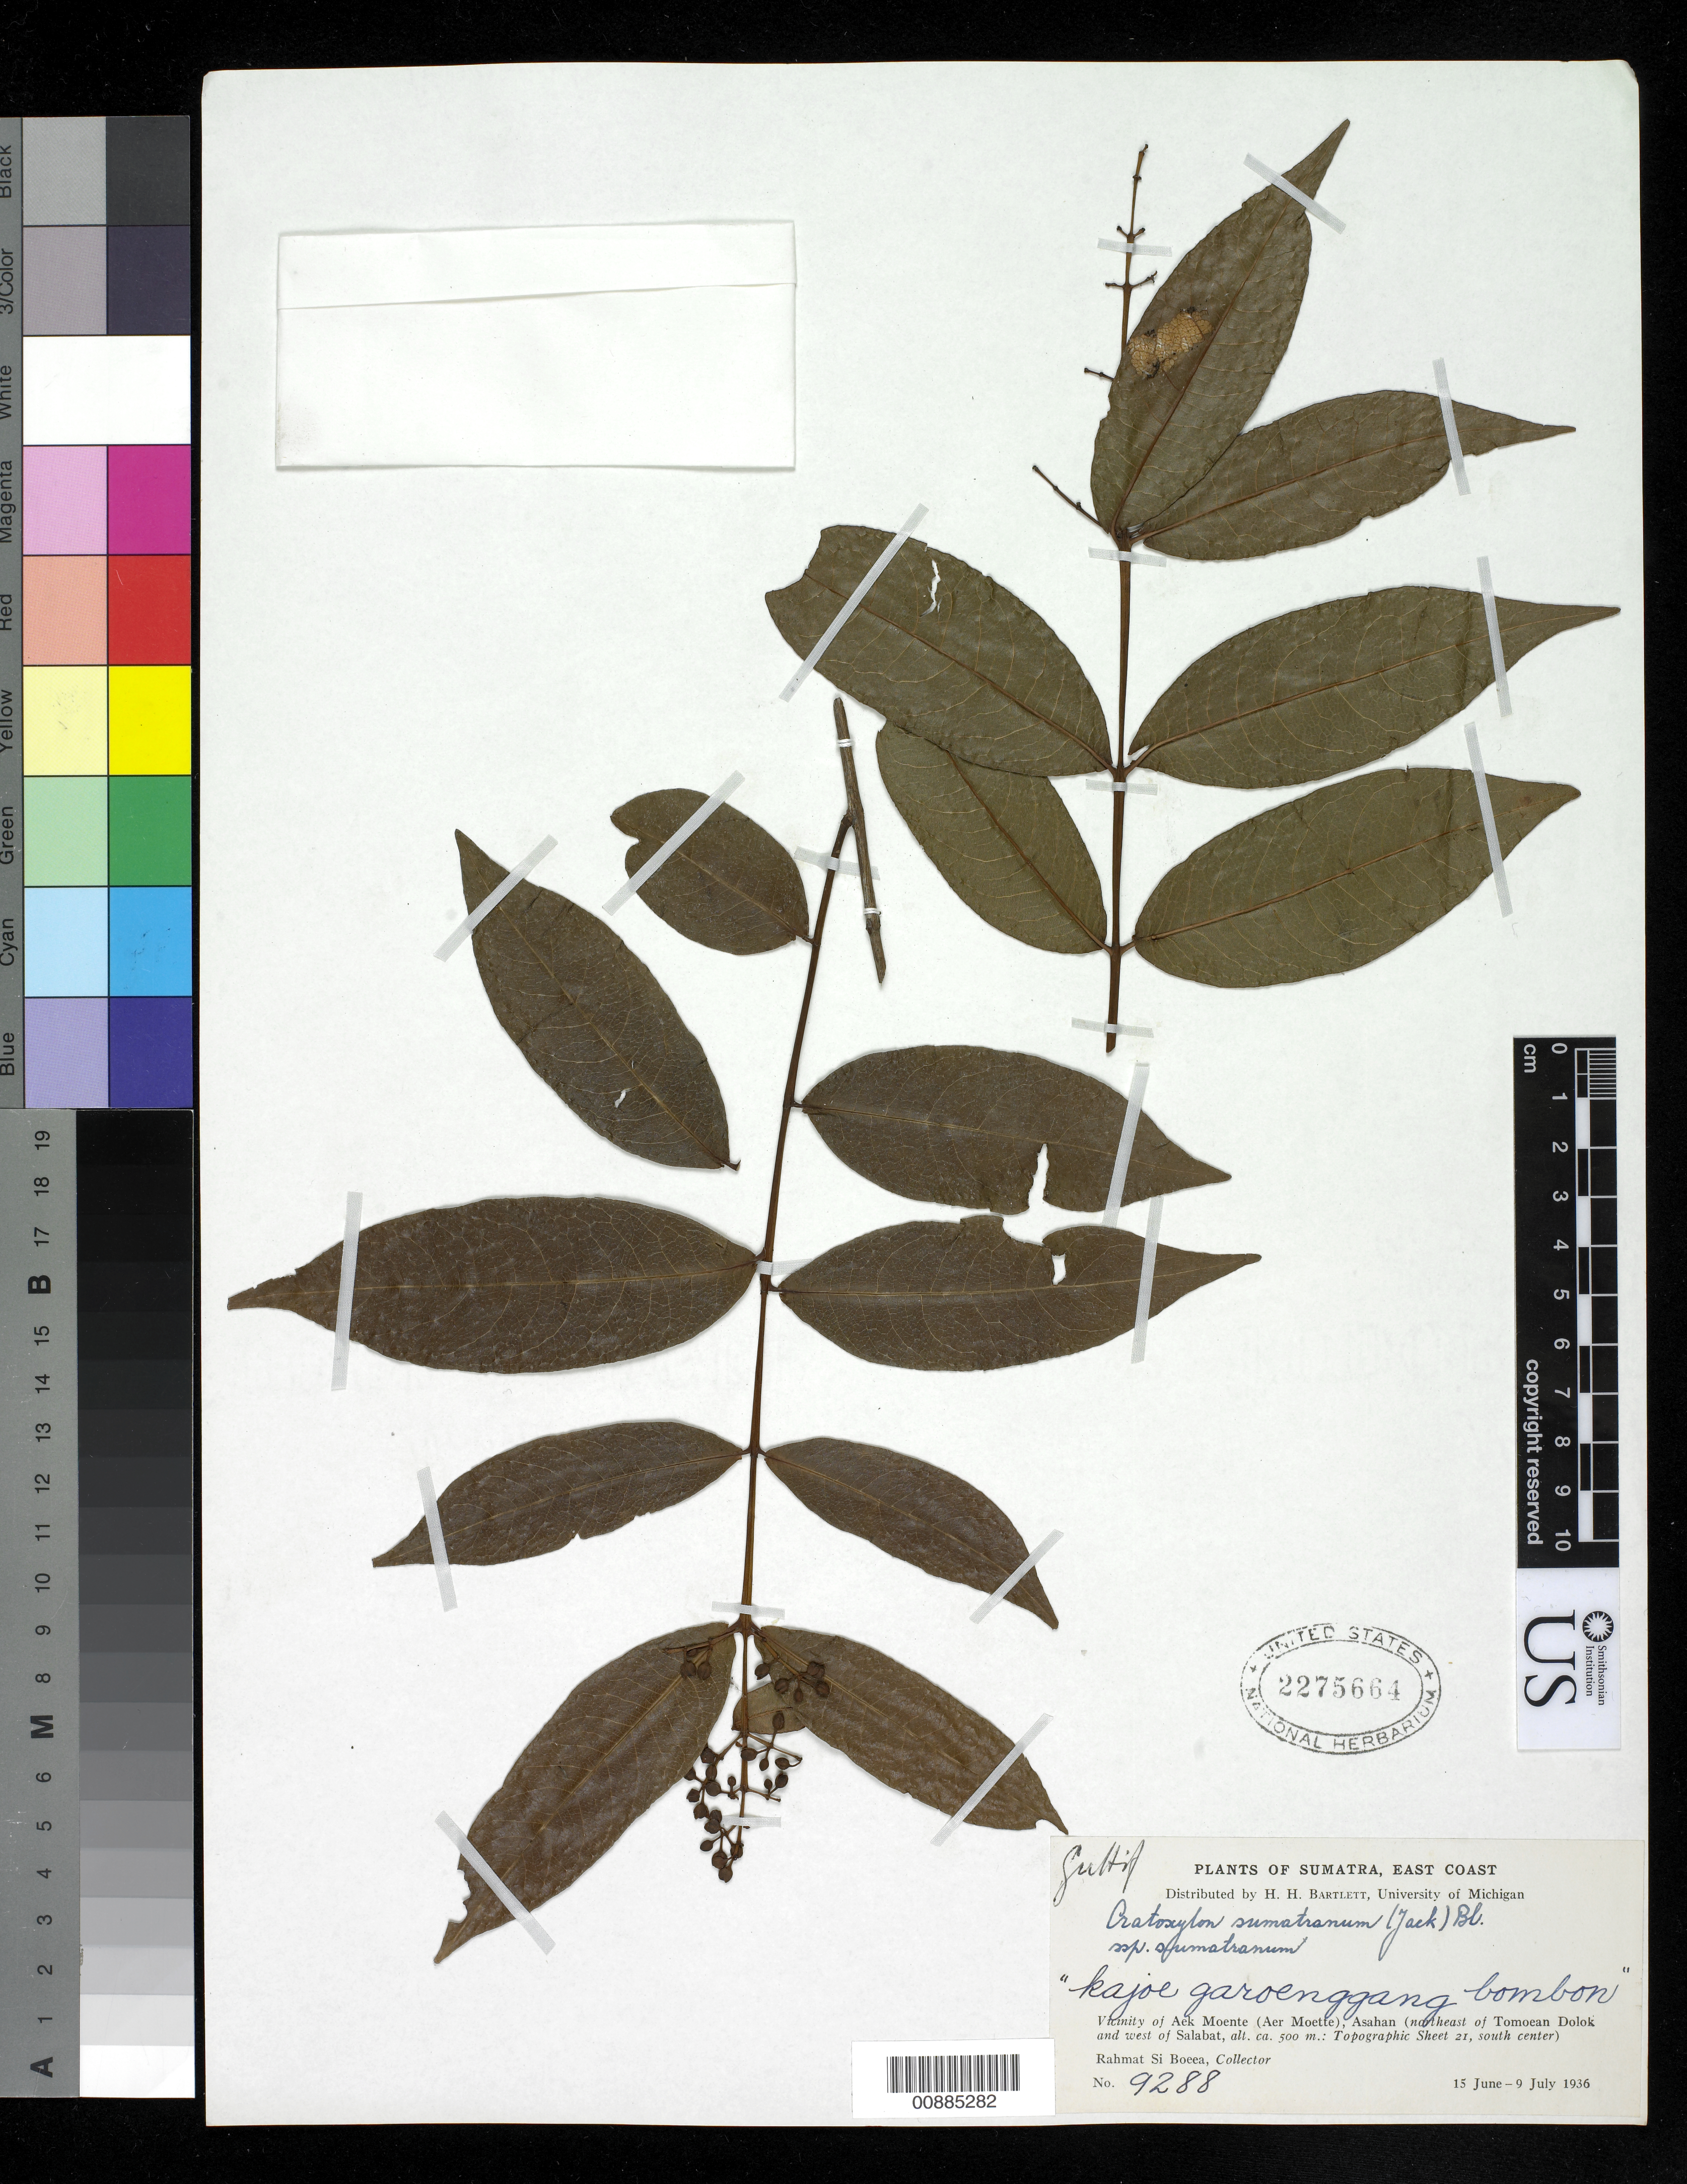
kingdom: Plantae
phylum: Tracheophyta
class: Magnoliopsida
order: Malpighiales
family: Hypericaceae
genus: Cratoxylum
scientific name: Cratoxylum sumatranum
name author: (Jack) Blume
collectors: Rahmat Si Boeea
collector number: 9288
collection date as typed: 15 Jun 1936 to 09 Jul 1936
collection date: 1936-06-15/1936-07-09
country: Indonesia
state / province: Sumatra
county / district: Sumatera Utara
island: Sumatra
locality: Vicinity of Aek Moente (Aer Moette), Asahan (NE of Tomoean Dolok and W of Salabat)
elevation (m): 500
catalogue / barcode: US 2275664